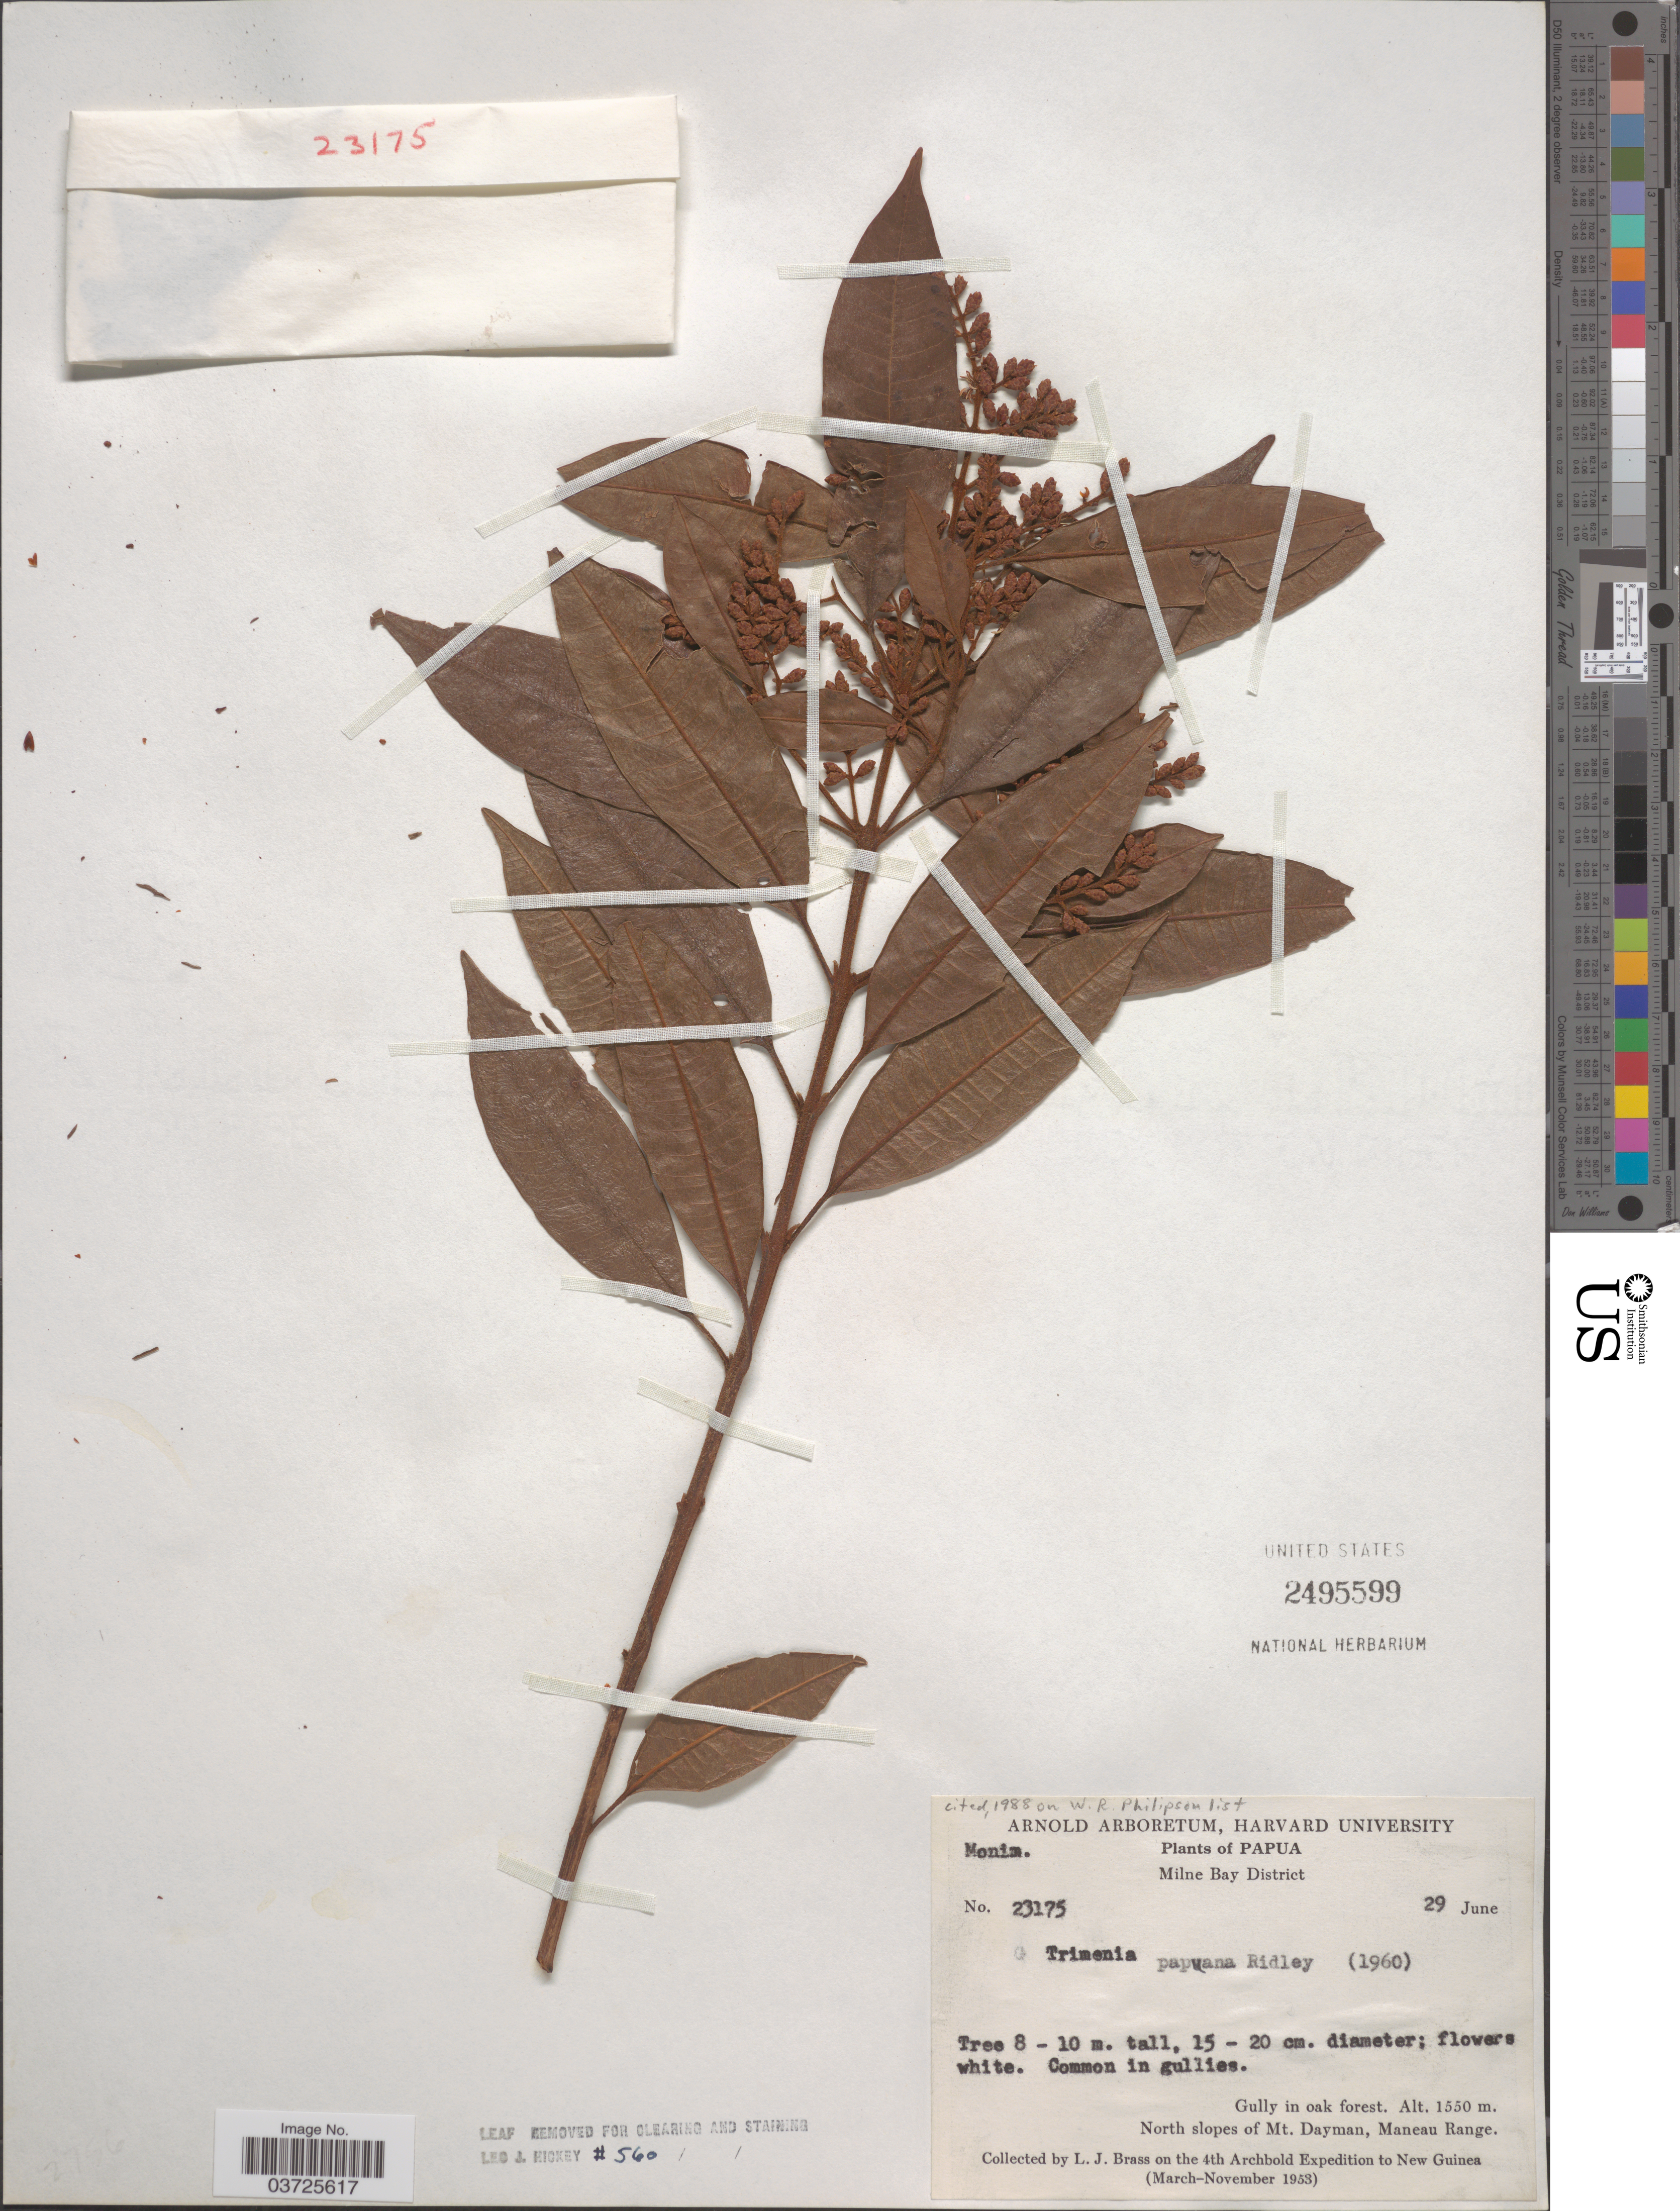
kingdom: Plantae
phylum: Tracheophyta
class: Magnoliopsida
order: Austrobaileyales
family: Trimeniaceae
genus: Trimenia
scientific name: Trimenia papuana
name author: Ridl.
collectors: L. J. Brass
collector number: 23175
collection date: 1953-06-29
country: Papua New Guinea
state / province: Milne Bay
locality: Milne Bay District. North slopes of Mt. Dayman, Maneau Range. New Guinea.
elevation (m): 1550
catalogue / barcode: US 2495599